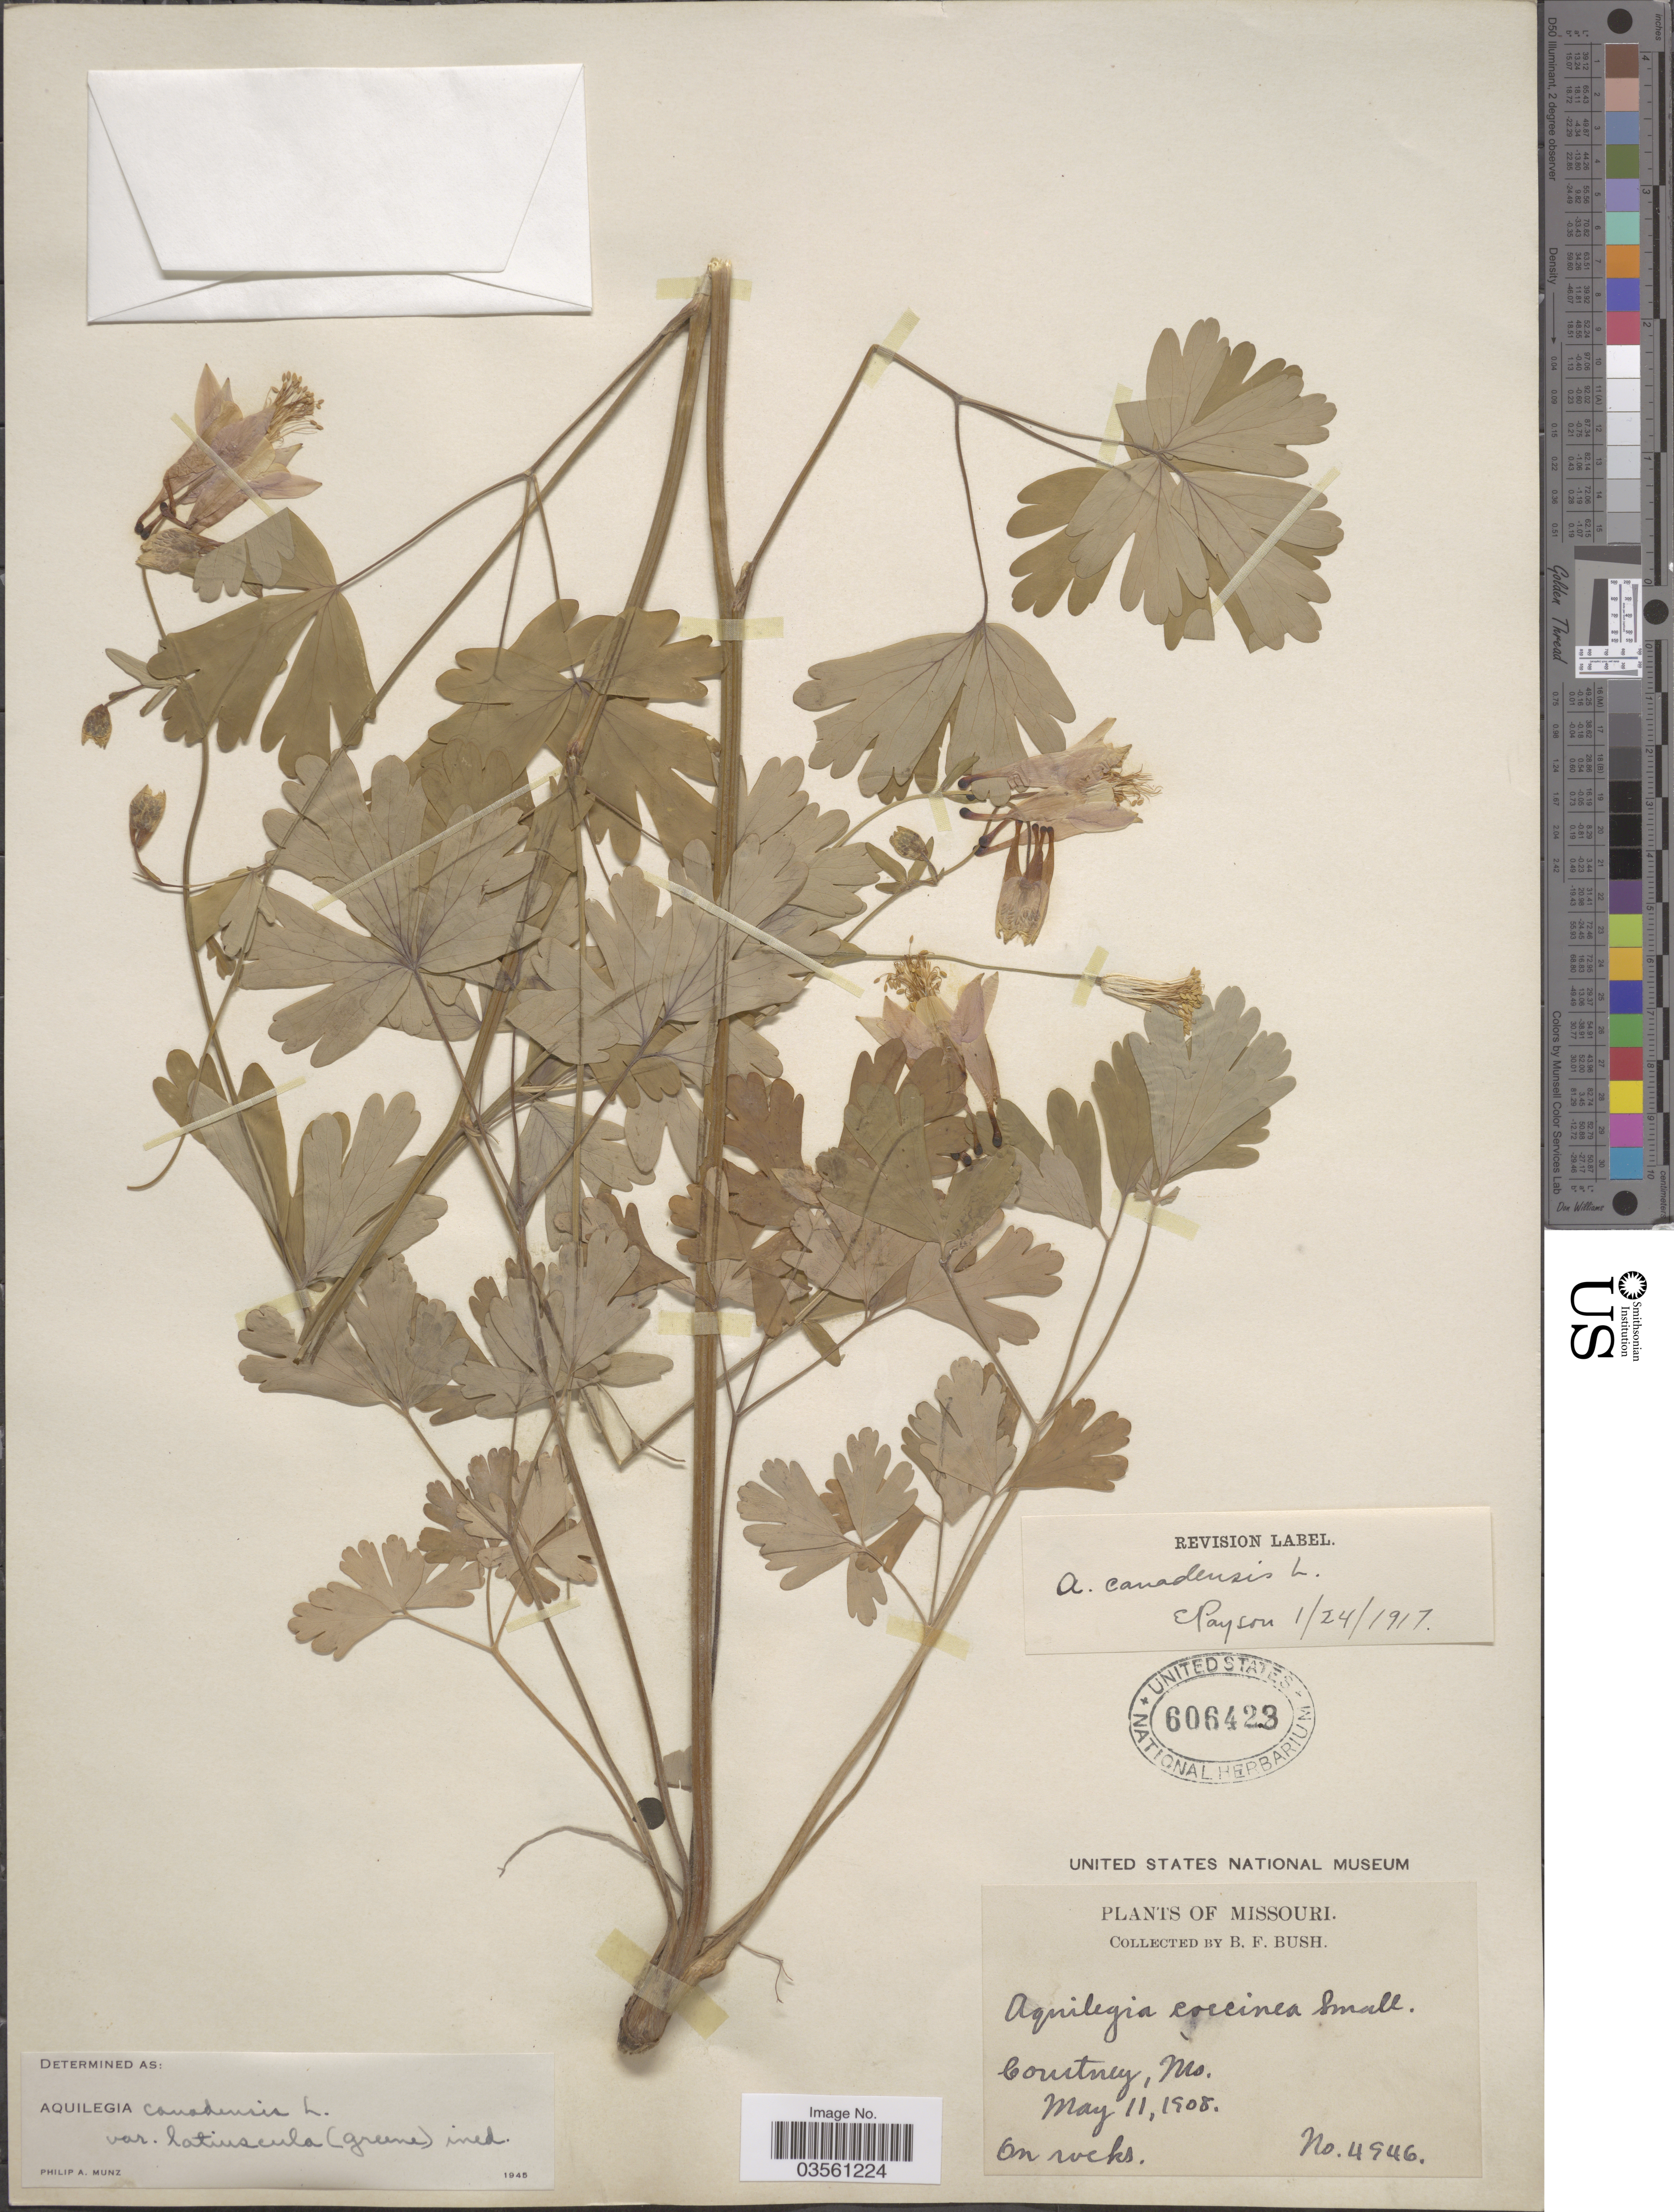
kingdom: Plantae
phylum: Tracheophyta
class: Magnoliopsida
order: Ranunculales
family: Ranunculaceae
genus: Aquilegia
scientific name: Aquilegia canadensis var. latiuscula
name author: (Greene) Munz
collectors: B. F. Bush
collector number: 4946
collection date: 1908-05-11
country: United States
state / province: Missouri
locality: Courtney.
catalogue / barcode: US 606423